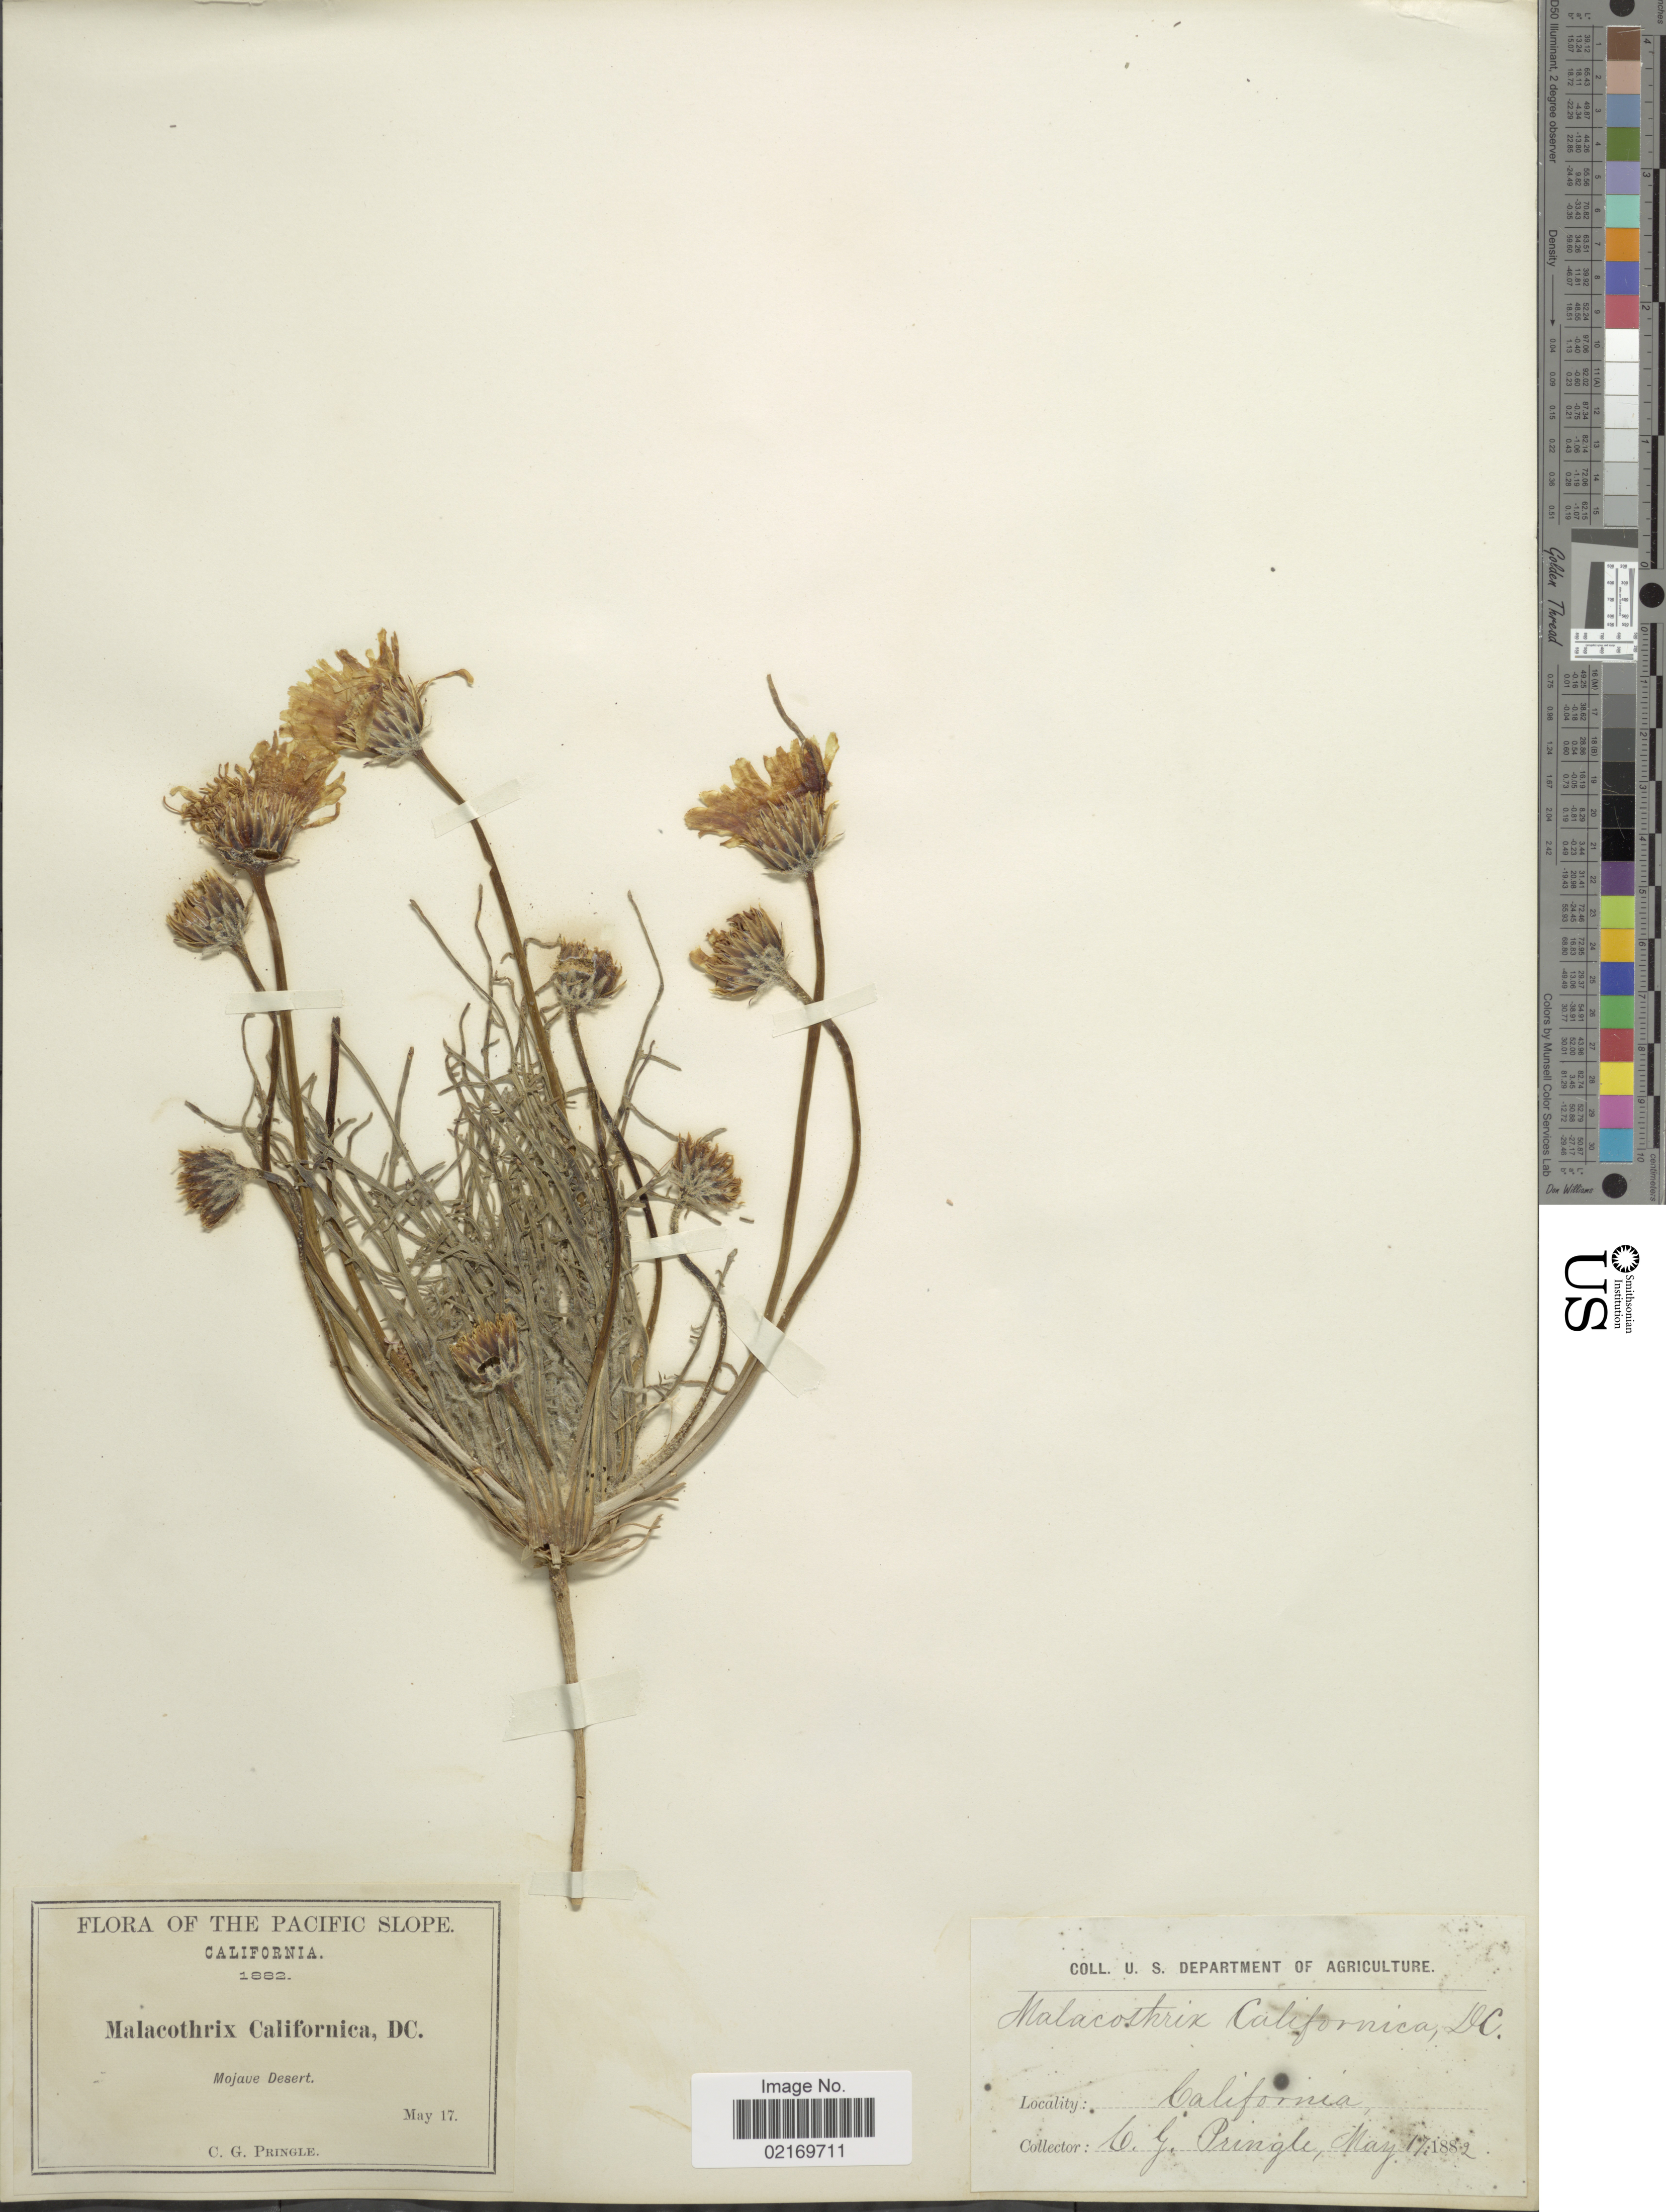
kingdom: Plantae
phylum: Tracheophyta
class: Magnoliopsida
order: Asterales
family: Asteraceae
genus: Malacothrix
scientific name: Malacothrix californica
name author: DC.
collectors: C. G. Pringle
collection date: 1882-05-17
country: United States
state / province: California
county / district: San Bernardino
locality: The Pacific Slope, Mojave Desert